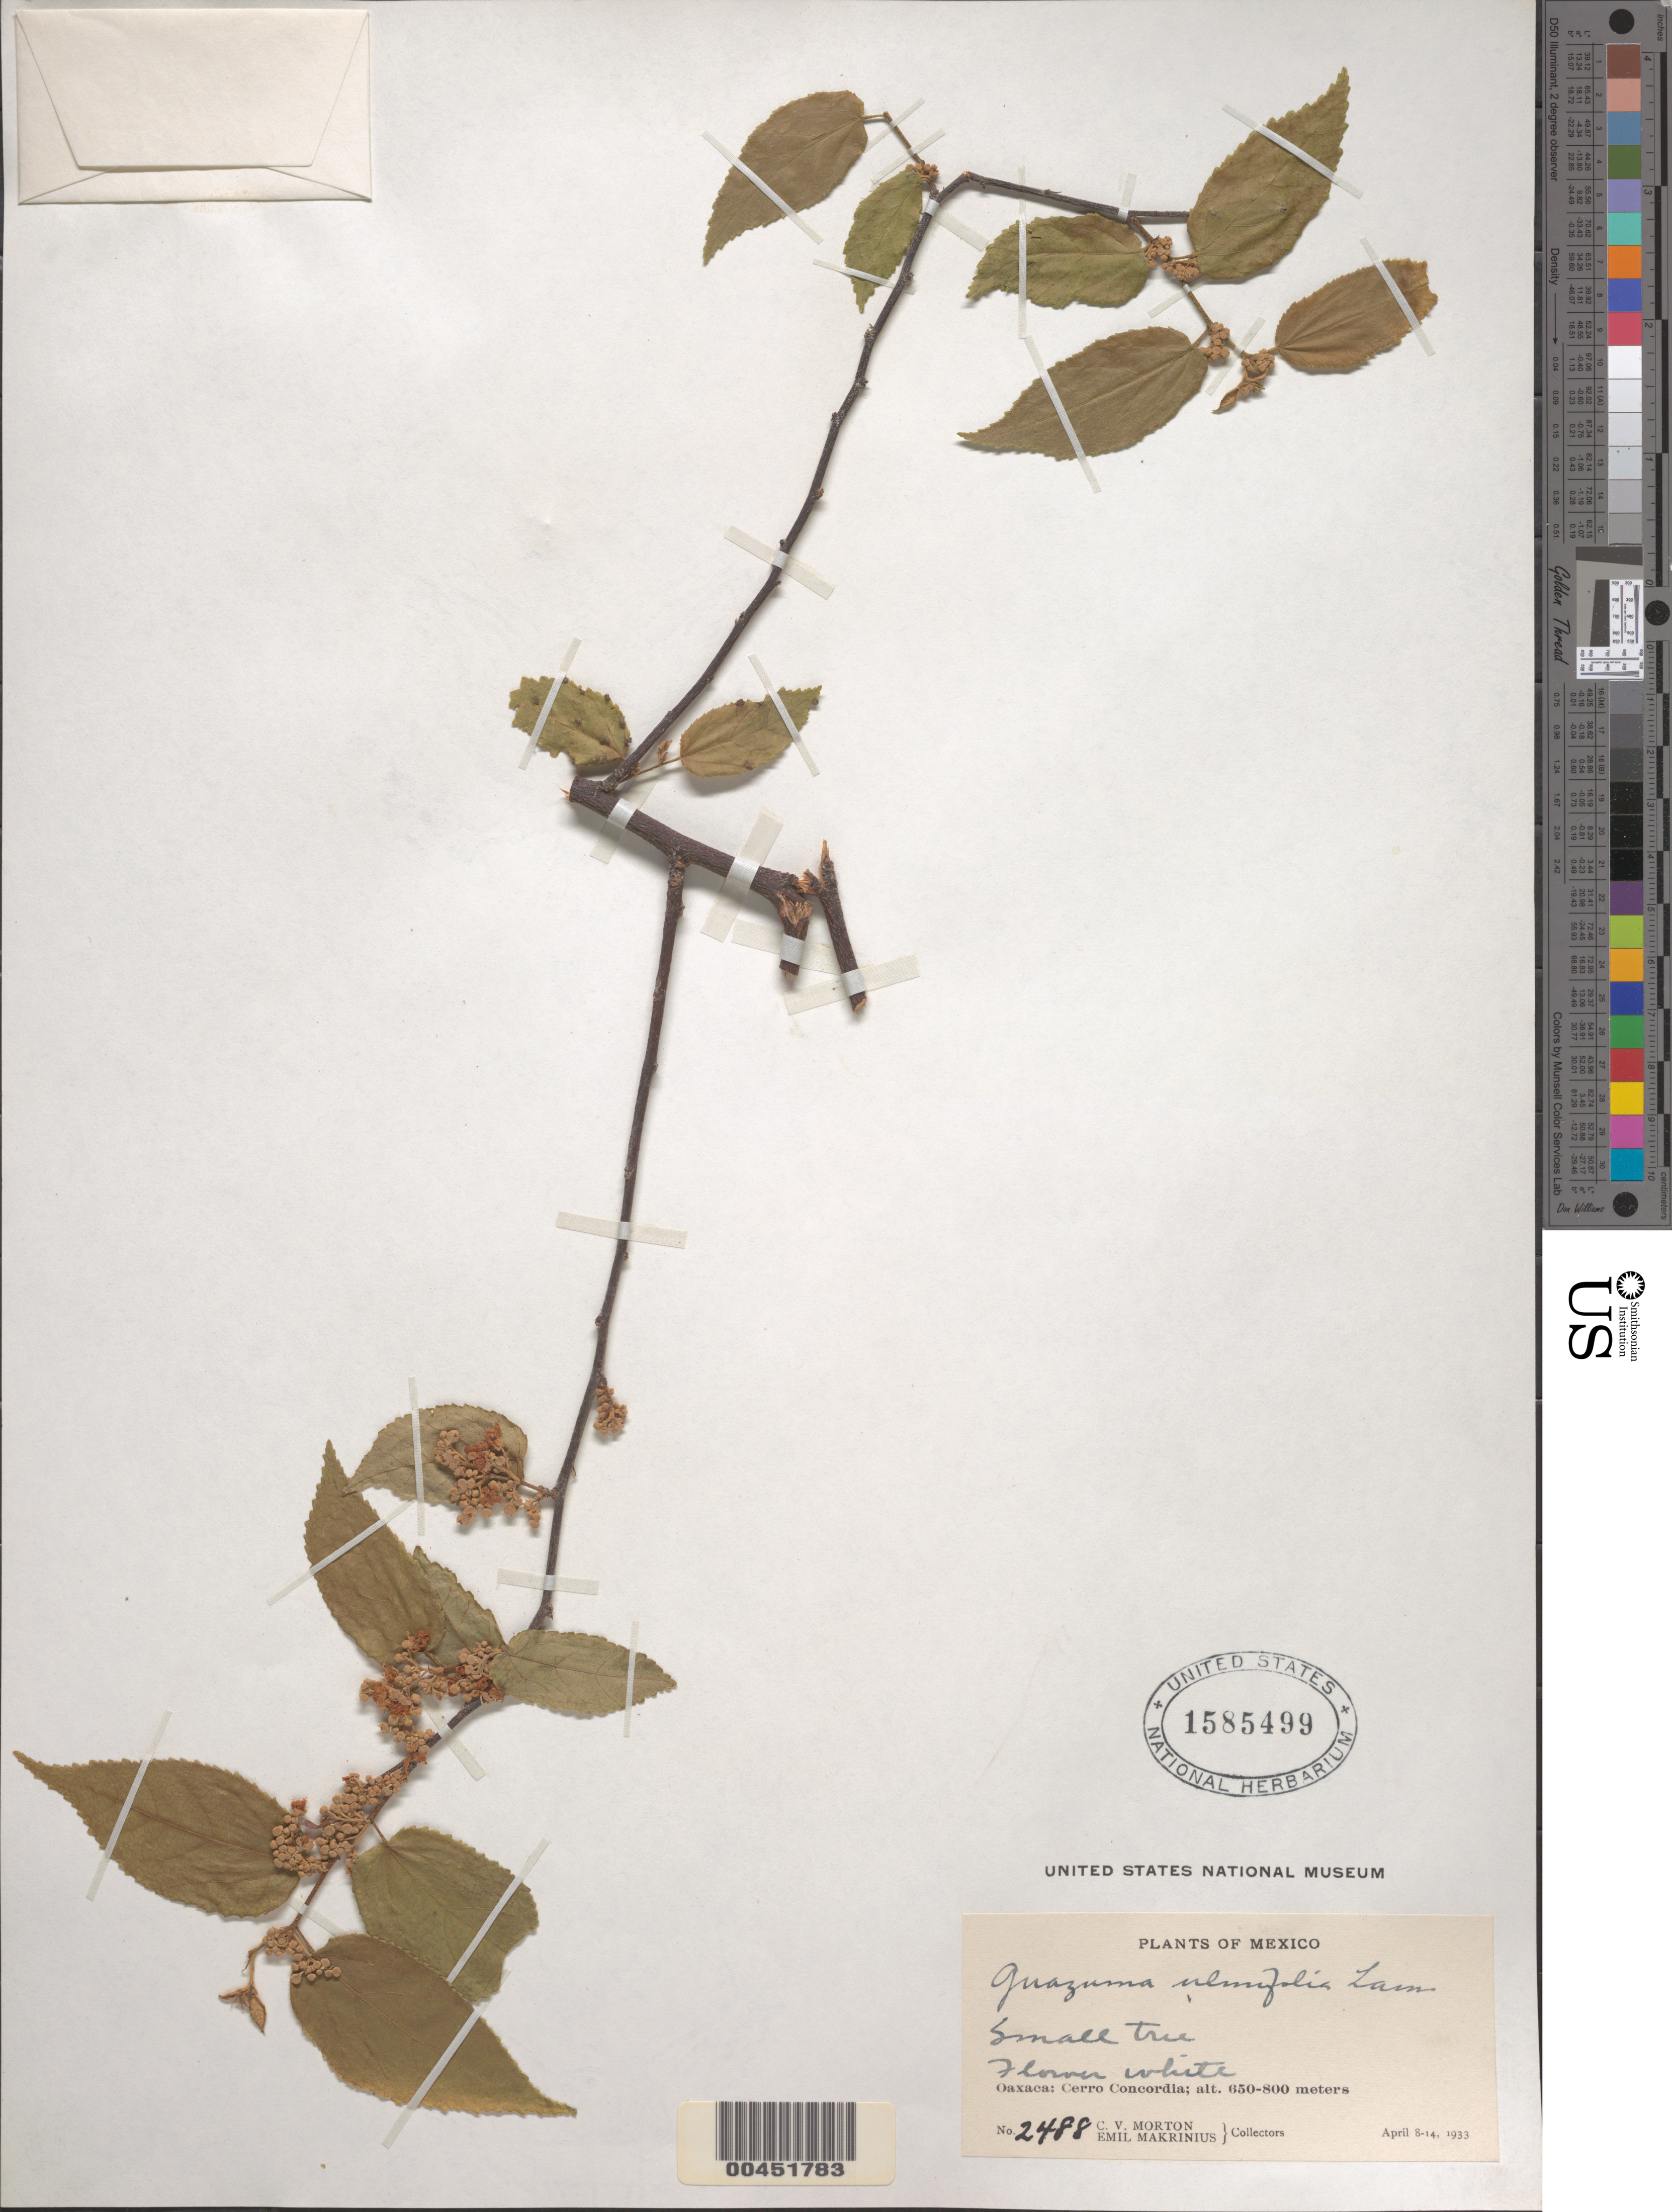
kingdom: Plantae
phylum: Tracheophyta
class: Magnoliopsida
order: Malvales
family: Malvaceae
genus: Guazuma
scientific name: Guazuma ulmifolia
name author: Lam.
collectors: C. V. Morton & E. Makrinius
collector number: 2488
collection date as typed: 08 Apr 1933 to 14 Apr 1933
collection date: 1933-04-08/1933-04-14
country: Mexico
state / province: Oaxaca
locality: Cerro Concordia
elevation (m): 650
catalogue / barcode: US 1585499